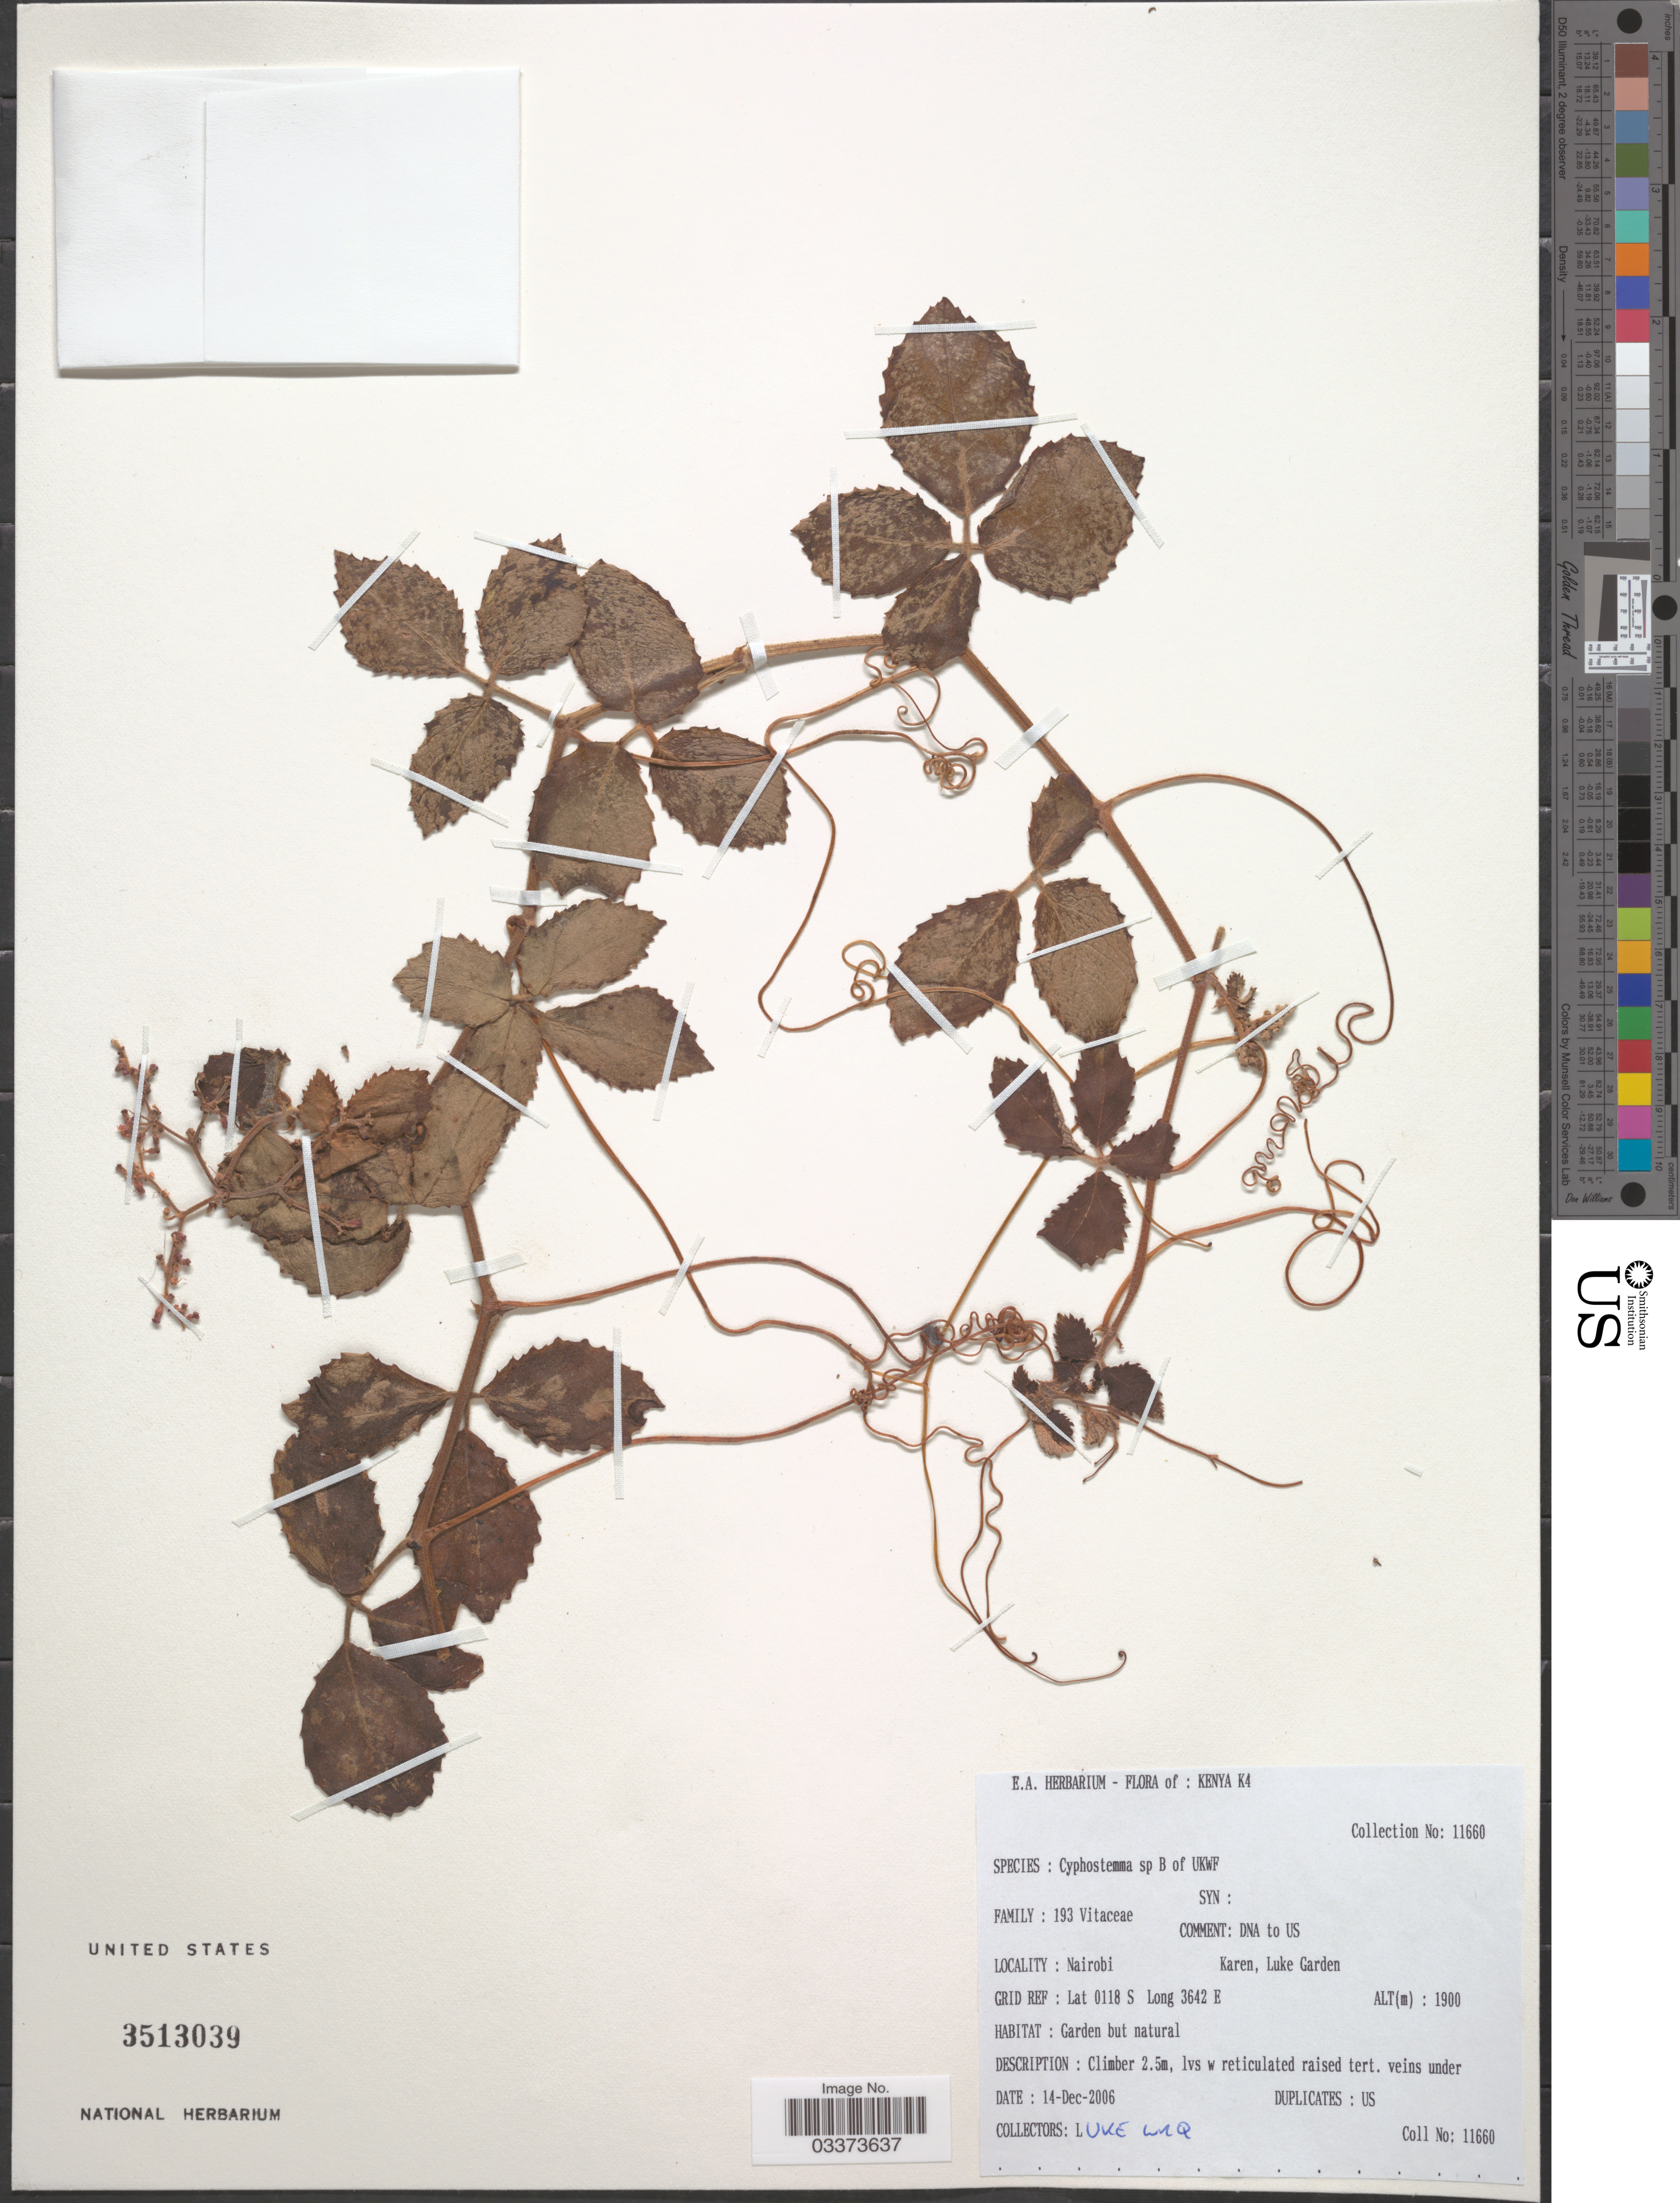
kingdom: Plantae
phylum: Tracheophyta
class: Magnoliopsida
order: Vitales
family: Vitaceae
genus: Cyphostemma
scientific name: Cyphostemma sp.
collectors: Q. Luke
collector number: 11660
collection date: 2006-12-14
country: Kenya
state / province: Nairobi Area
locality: Kenya K4. Nairobi. Karen, Luke Garden. Garden but natural.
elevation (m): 1900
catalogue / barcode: US 3513039